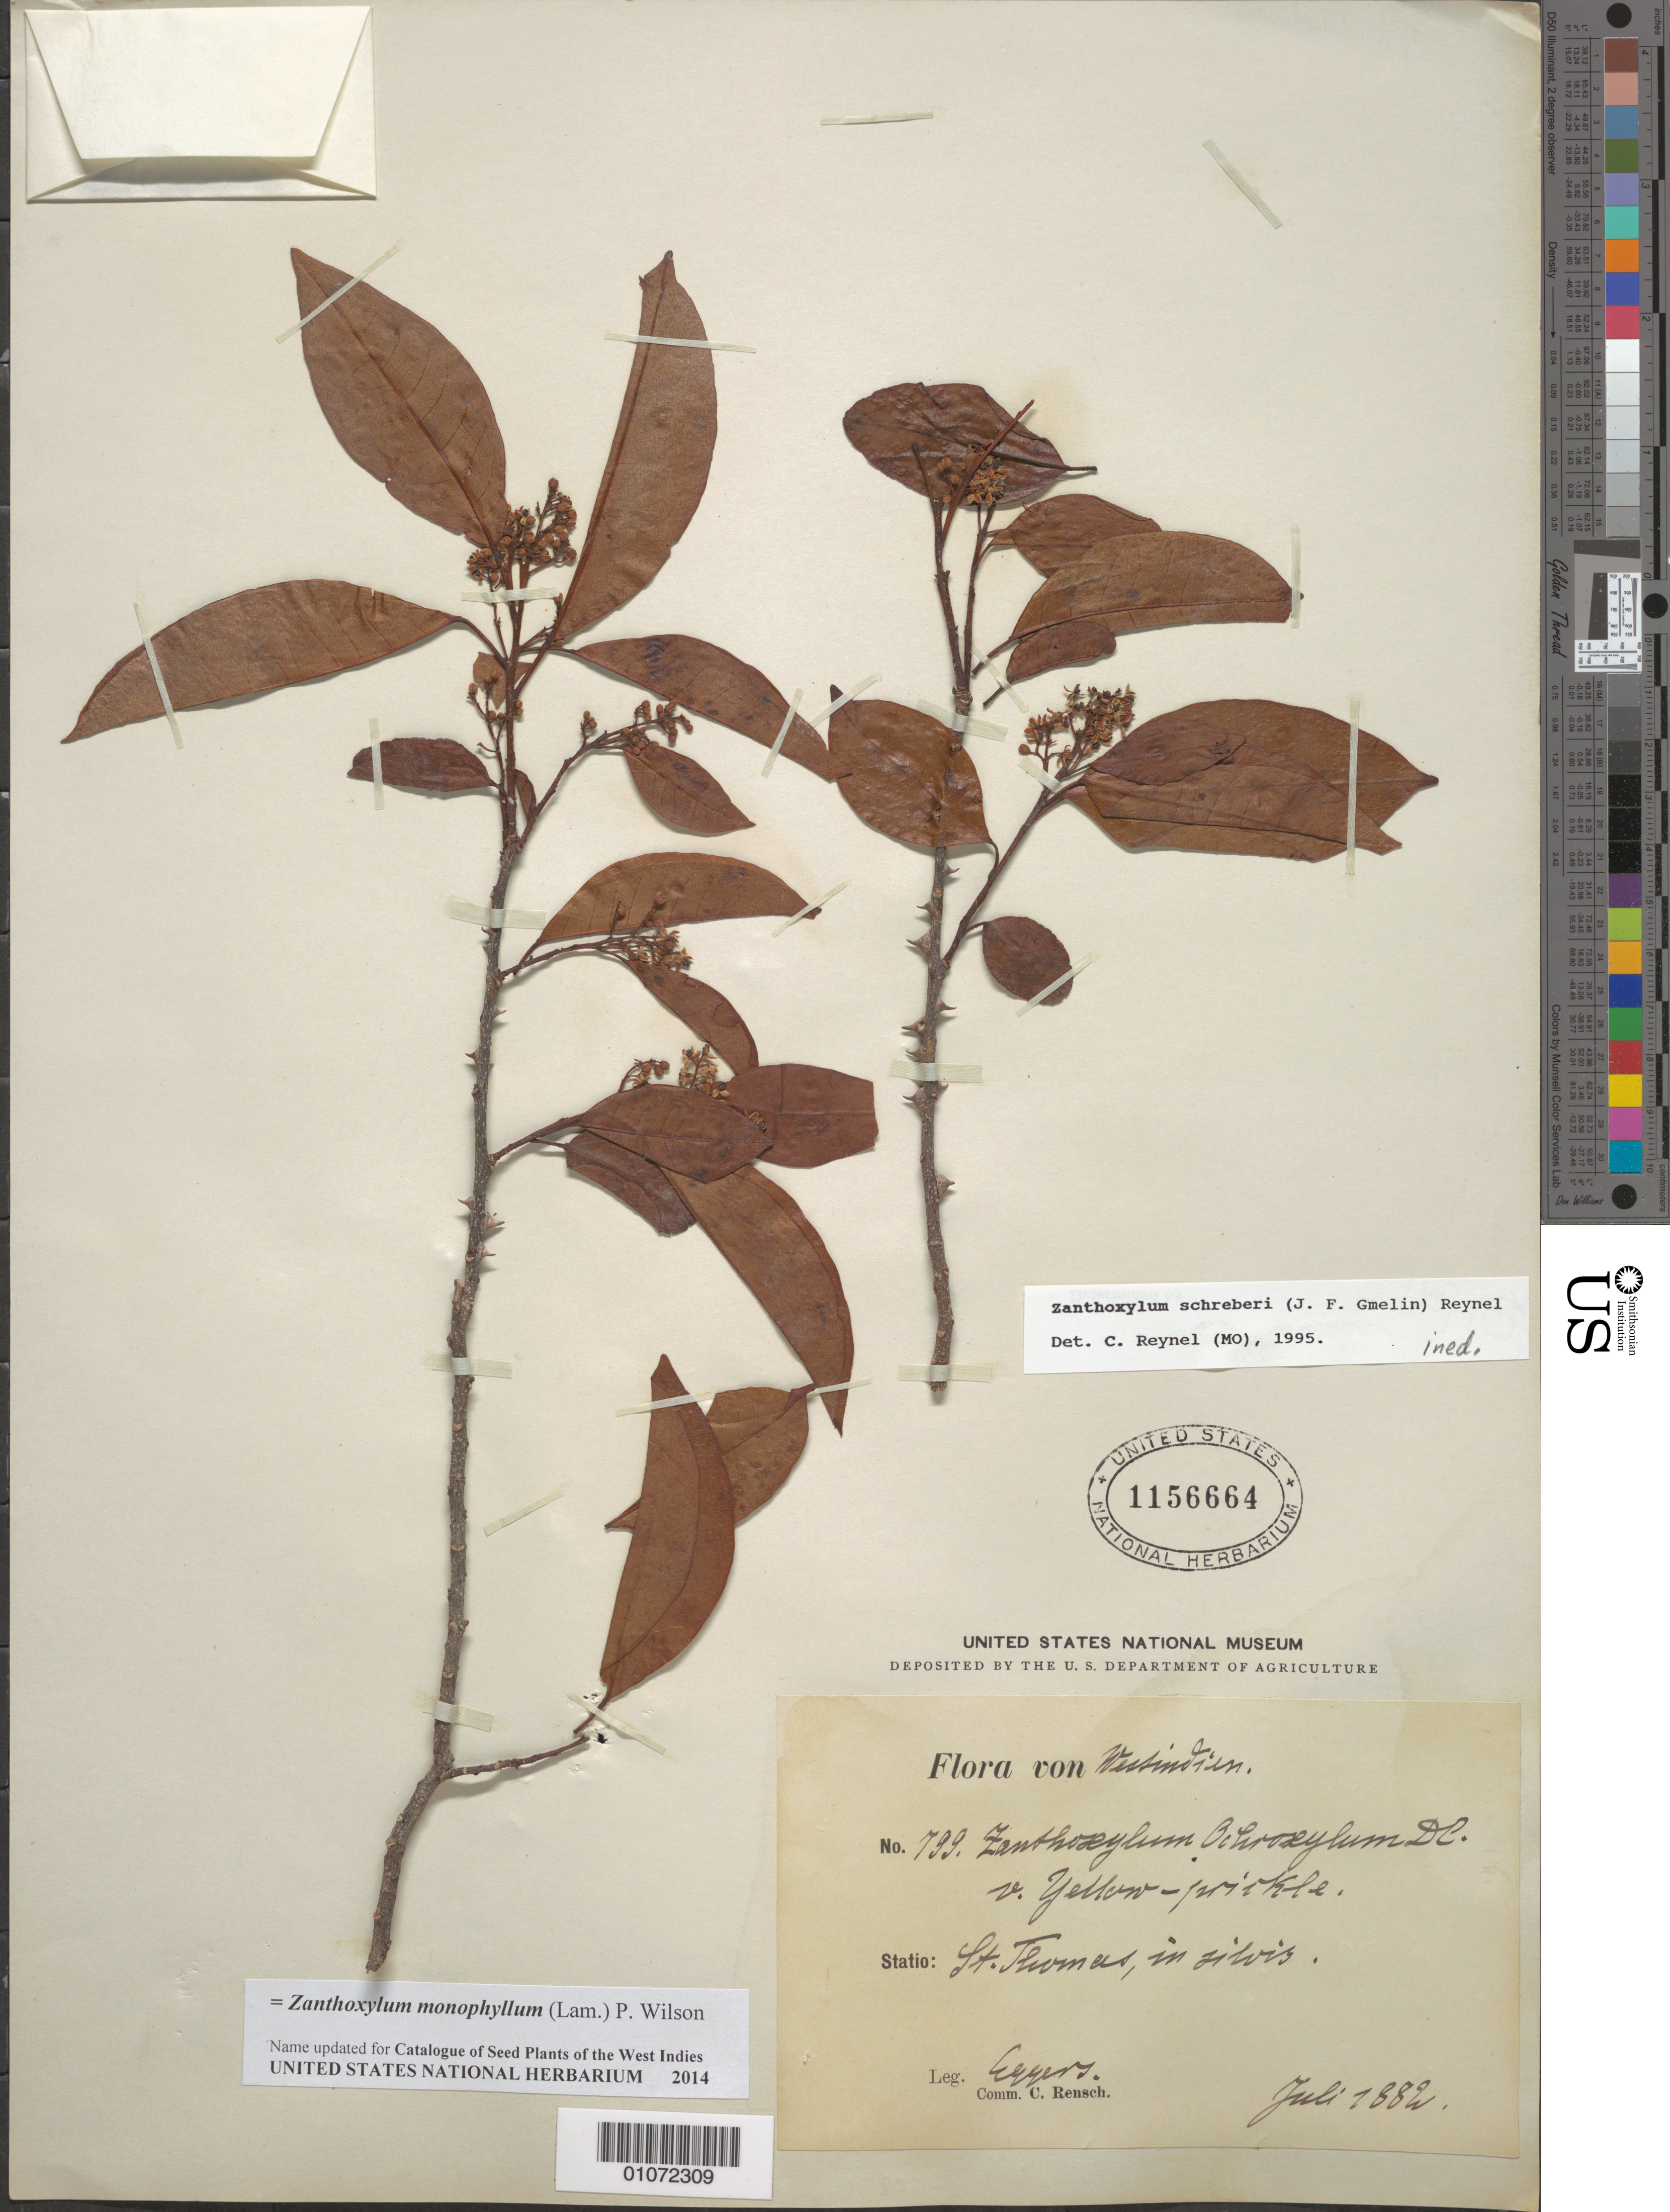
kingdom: Plantae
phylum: Tracheophyta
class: Magnoliopsida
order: Sapindales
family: Rutaceae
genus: Zanthoxylum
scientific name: Zanthoxylum monophyllum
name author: (Lam.) P. Wilson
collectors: C. Reynel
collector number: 799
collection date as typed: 1995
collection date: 1995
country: U.S. Virgin Islands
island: St. Thomas I.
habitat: In silvis.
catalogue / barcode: US 1156664